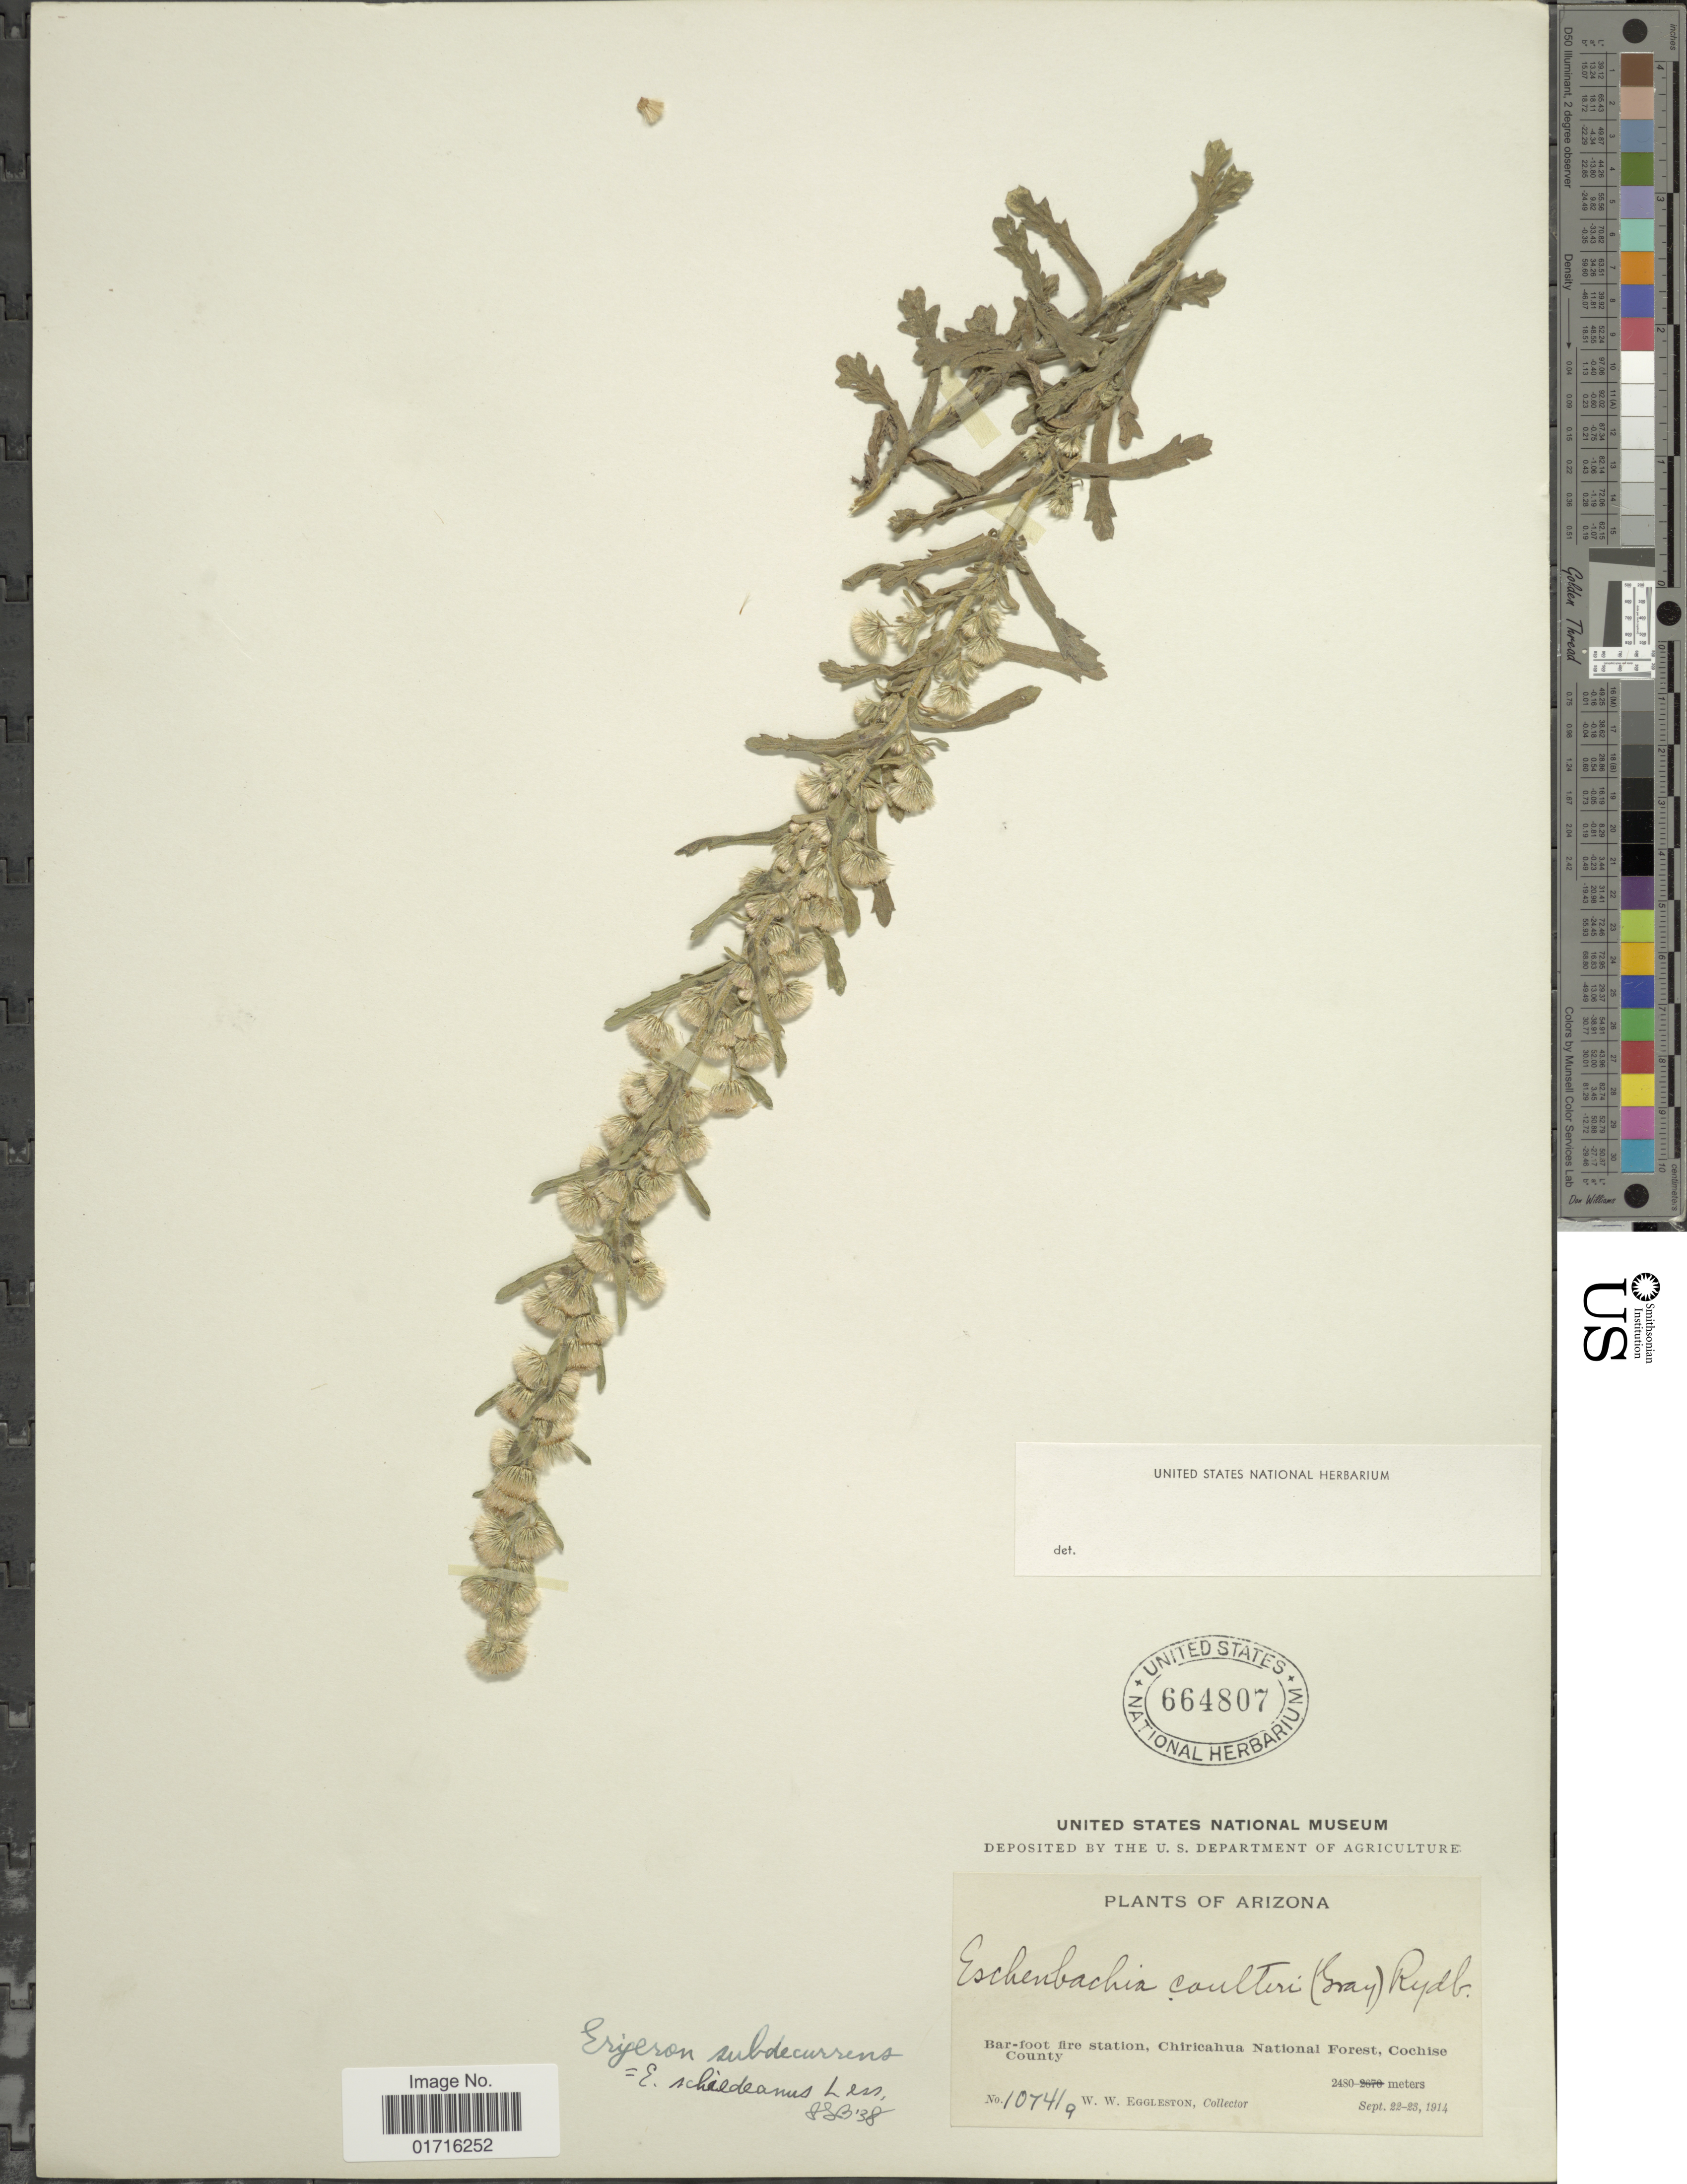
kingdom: Plantae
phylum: Tracheophyta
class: Magnoliopsida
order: Asterales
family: Asteraceae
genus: Conyza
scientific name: Conyza schiedeana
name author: (Less.) Cronq.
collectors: W. W. Eggleston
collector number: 10741a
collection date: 1914-09-22/1914-09-23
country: United States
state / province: Arizona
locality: Bar-foot fire station, Chiricahua National Forest, Cochise County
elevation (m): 2480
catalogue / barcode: US 664807